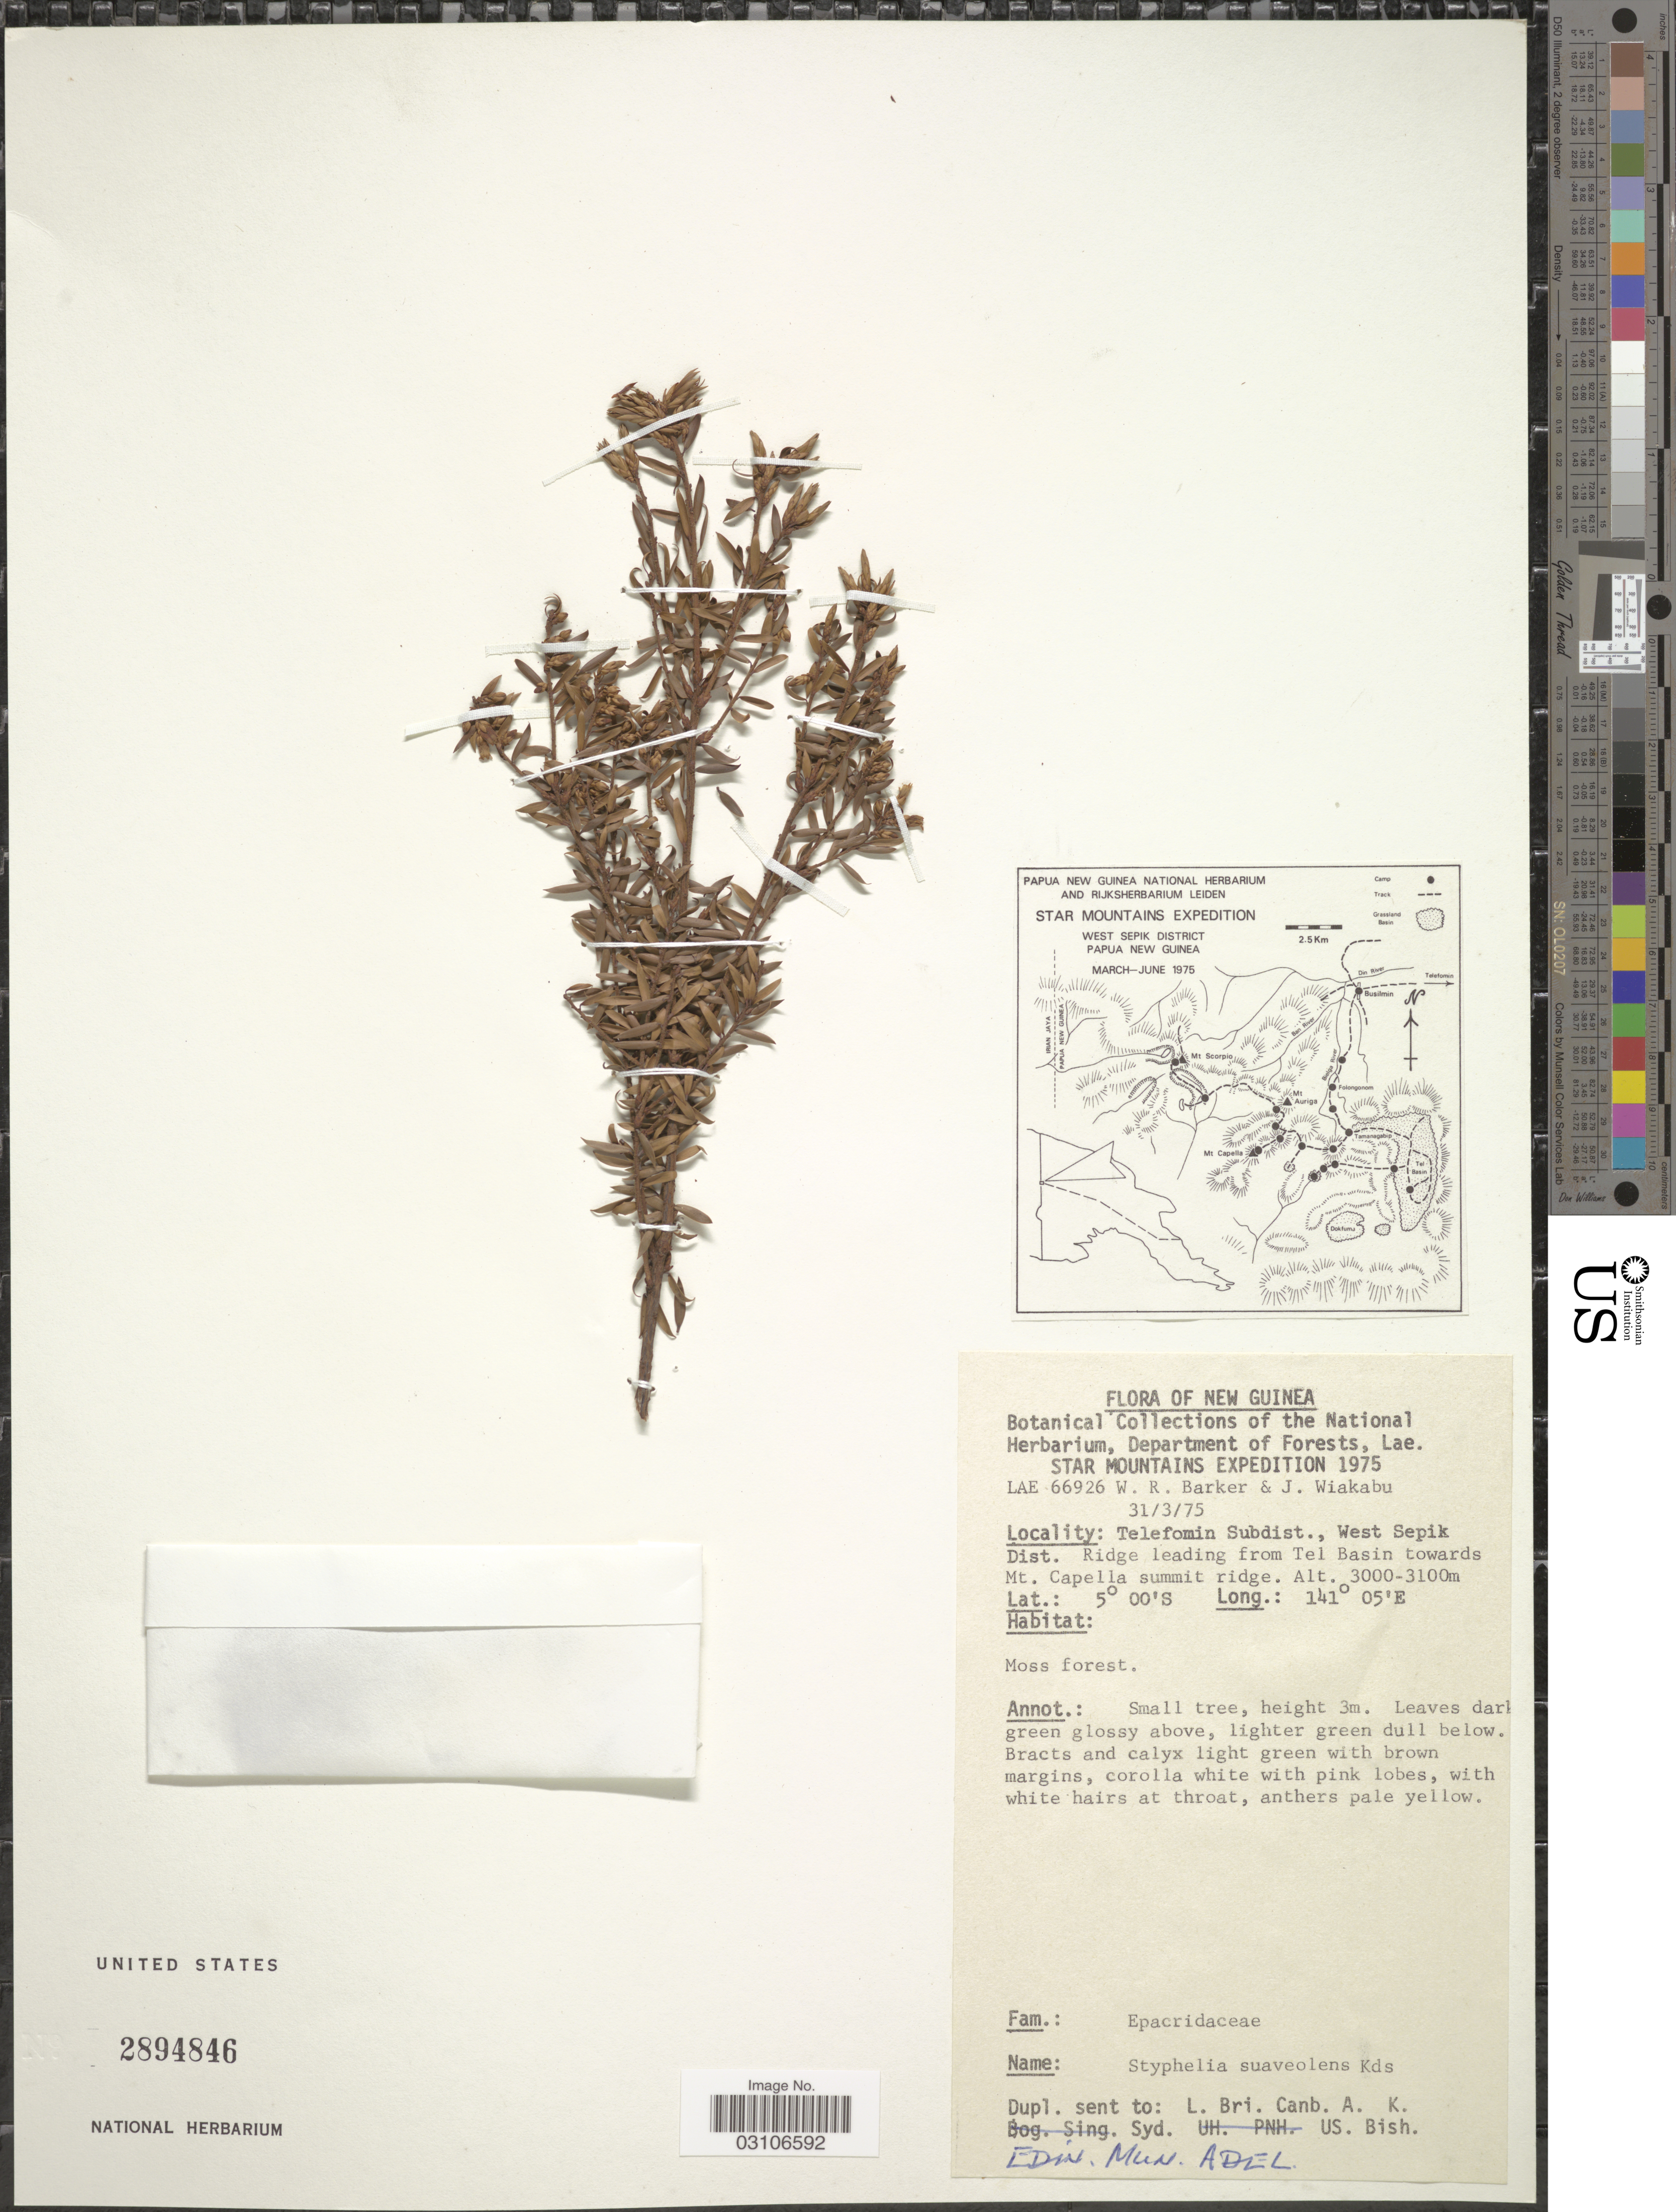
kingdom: Plantae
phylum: Tracheophyta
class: Magnoliopsida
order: Ericales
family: Ericaceae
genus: Styphelia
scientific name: Styphelia suaveolens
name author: (Hook. f.) Warb. ex P. Sarasin & Sarasin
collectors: W. R. Barker & J. Wiakabu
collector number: LAE66926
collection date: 1975-03-31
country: Papua New Guinea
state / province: Sandaun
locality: New Guinea. Telefomin Subdist., West Sepik Dist. Ridge leading from Tel Basin towards Mt. Capella summit ridge.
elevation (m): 3000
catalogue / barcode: US 2894846